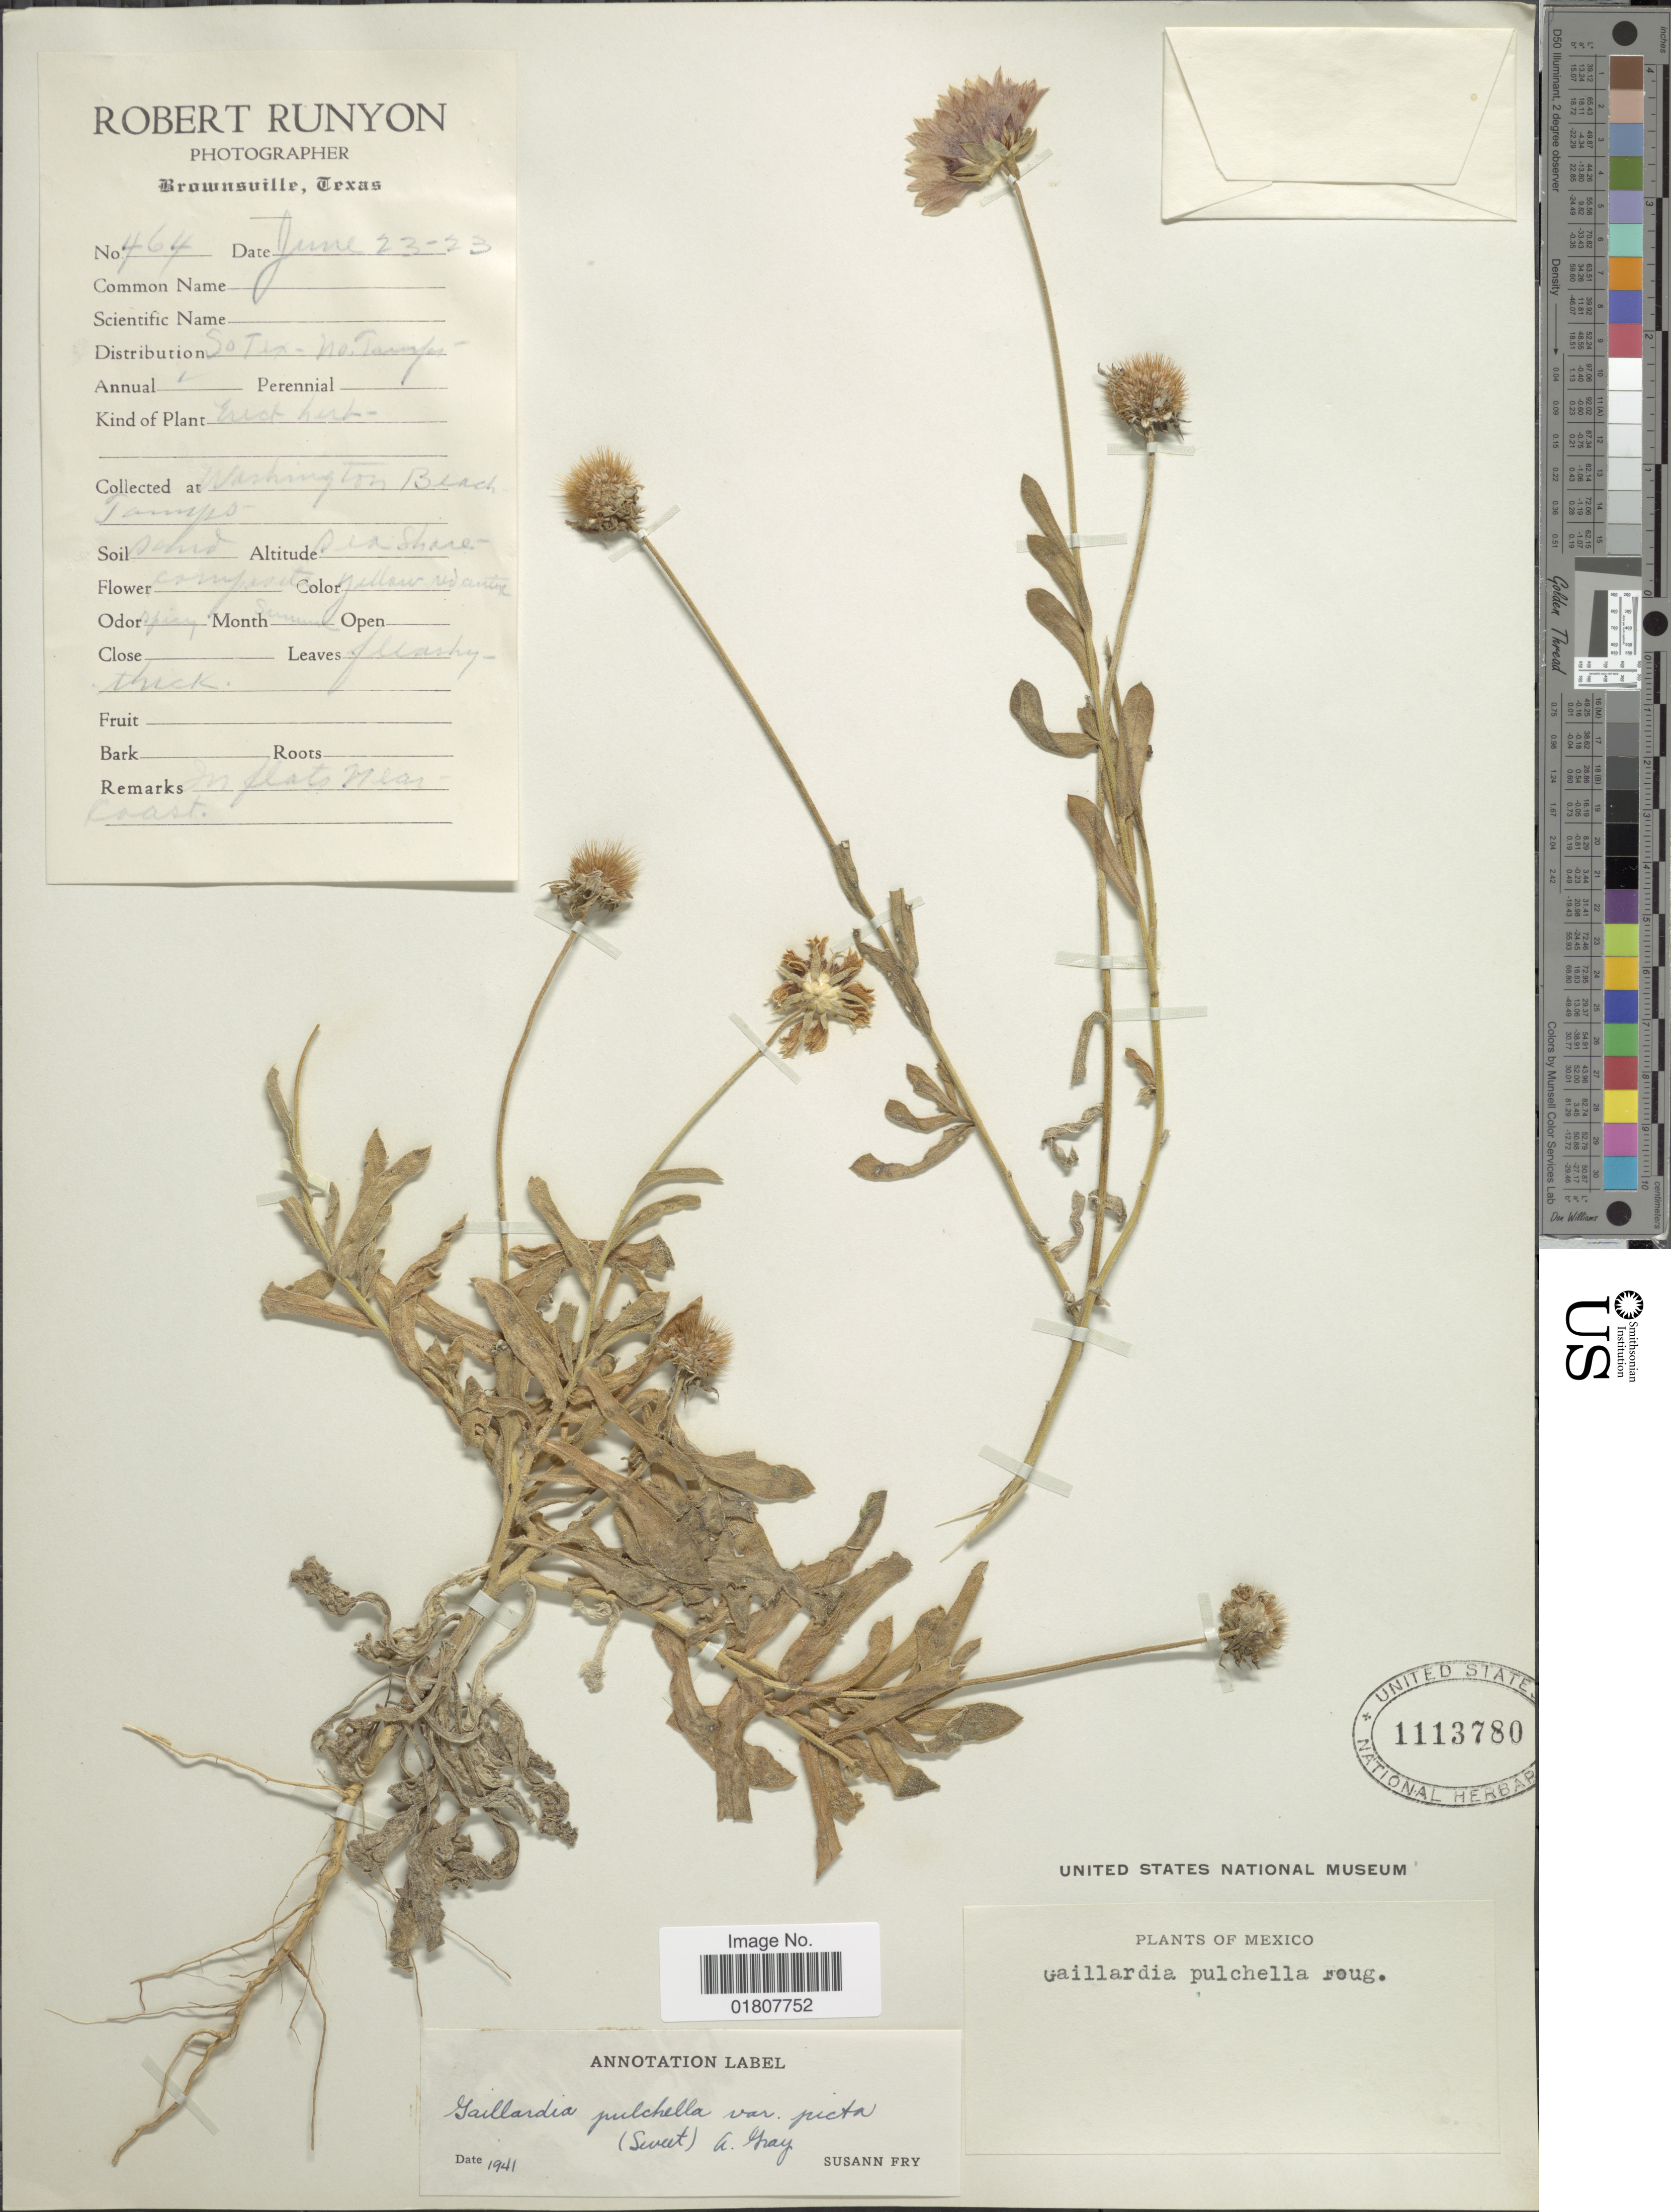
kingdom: Plantae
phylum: Tracheophyta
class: Magnoliopsida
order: Asterales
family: Asteraceae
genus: Gaillardia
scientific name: Gaillardia pulchella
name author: Foug.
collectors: R. Runyon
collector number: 464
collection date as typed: Transcribed d/m/y: 23/6/23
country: Mexico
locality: Washington Beach Tampo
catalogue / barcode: US 1113780